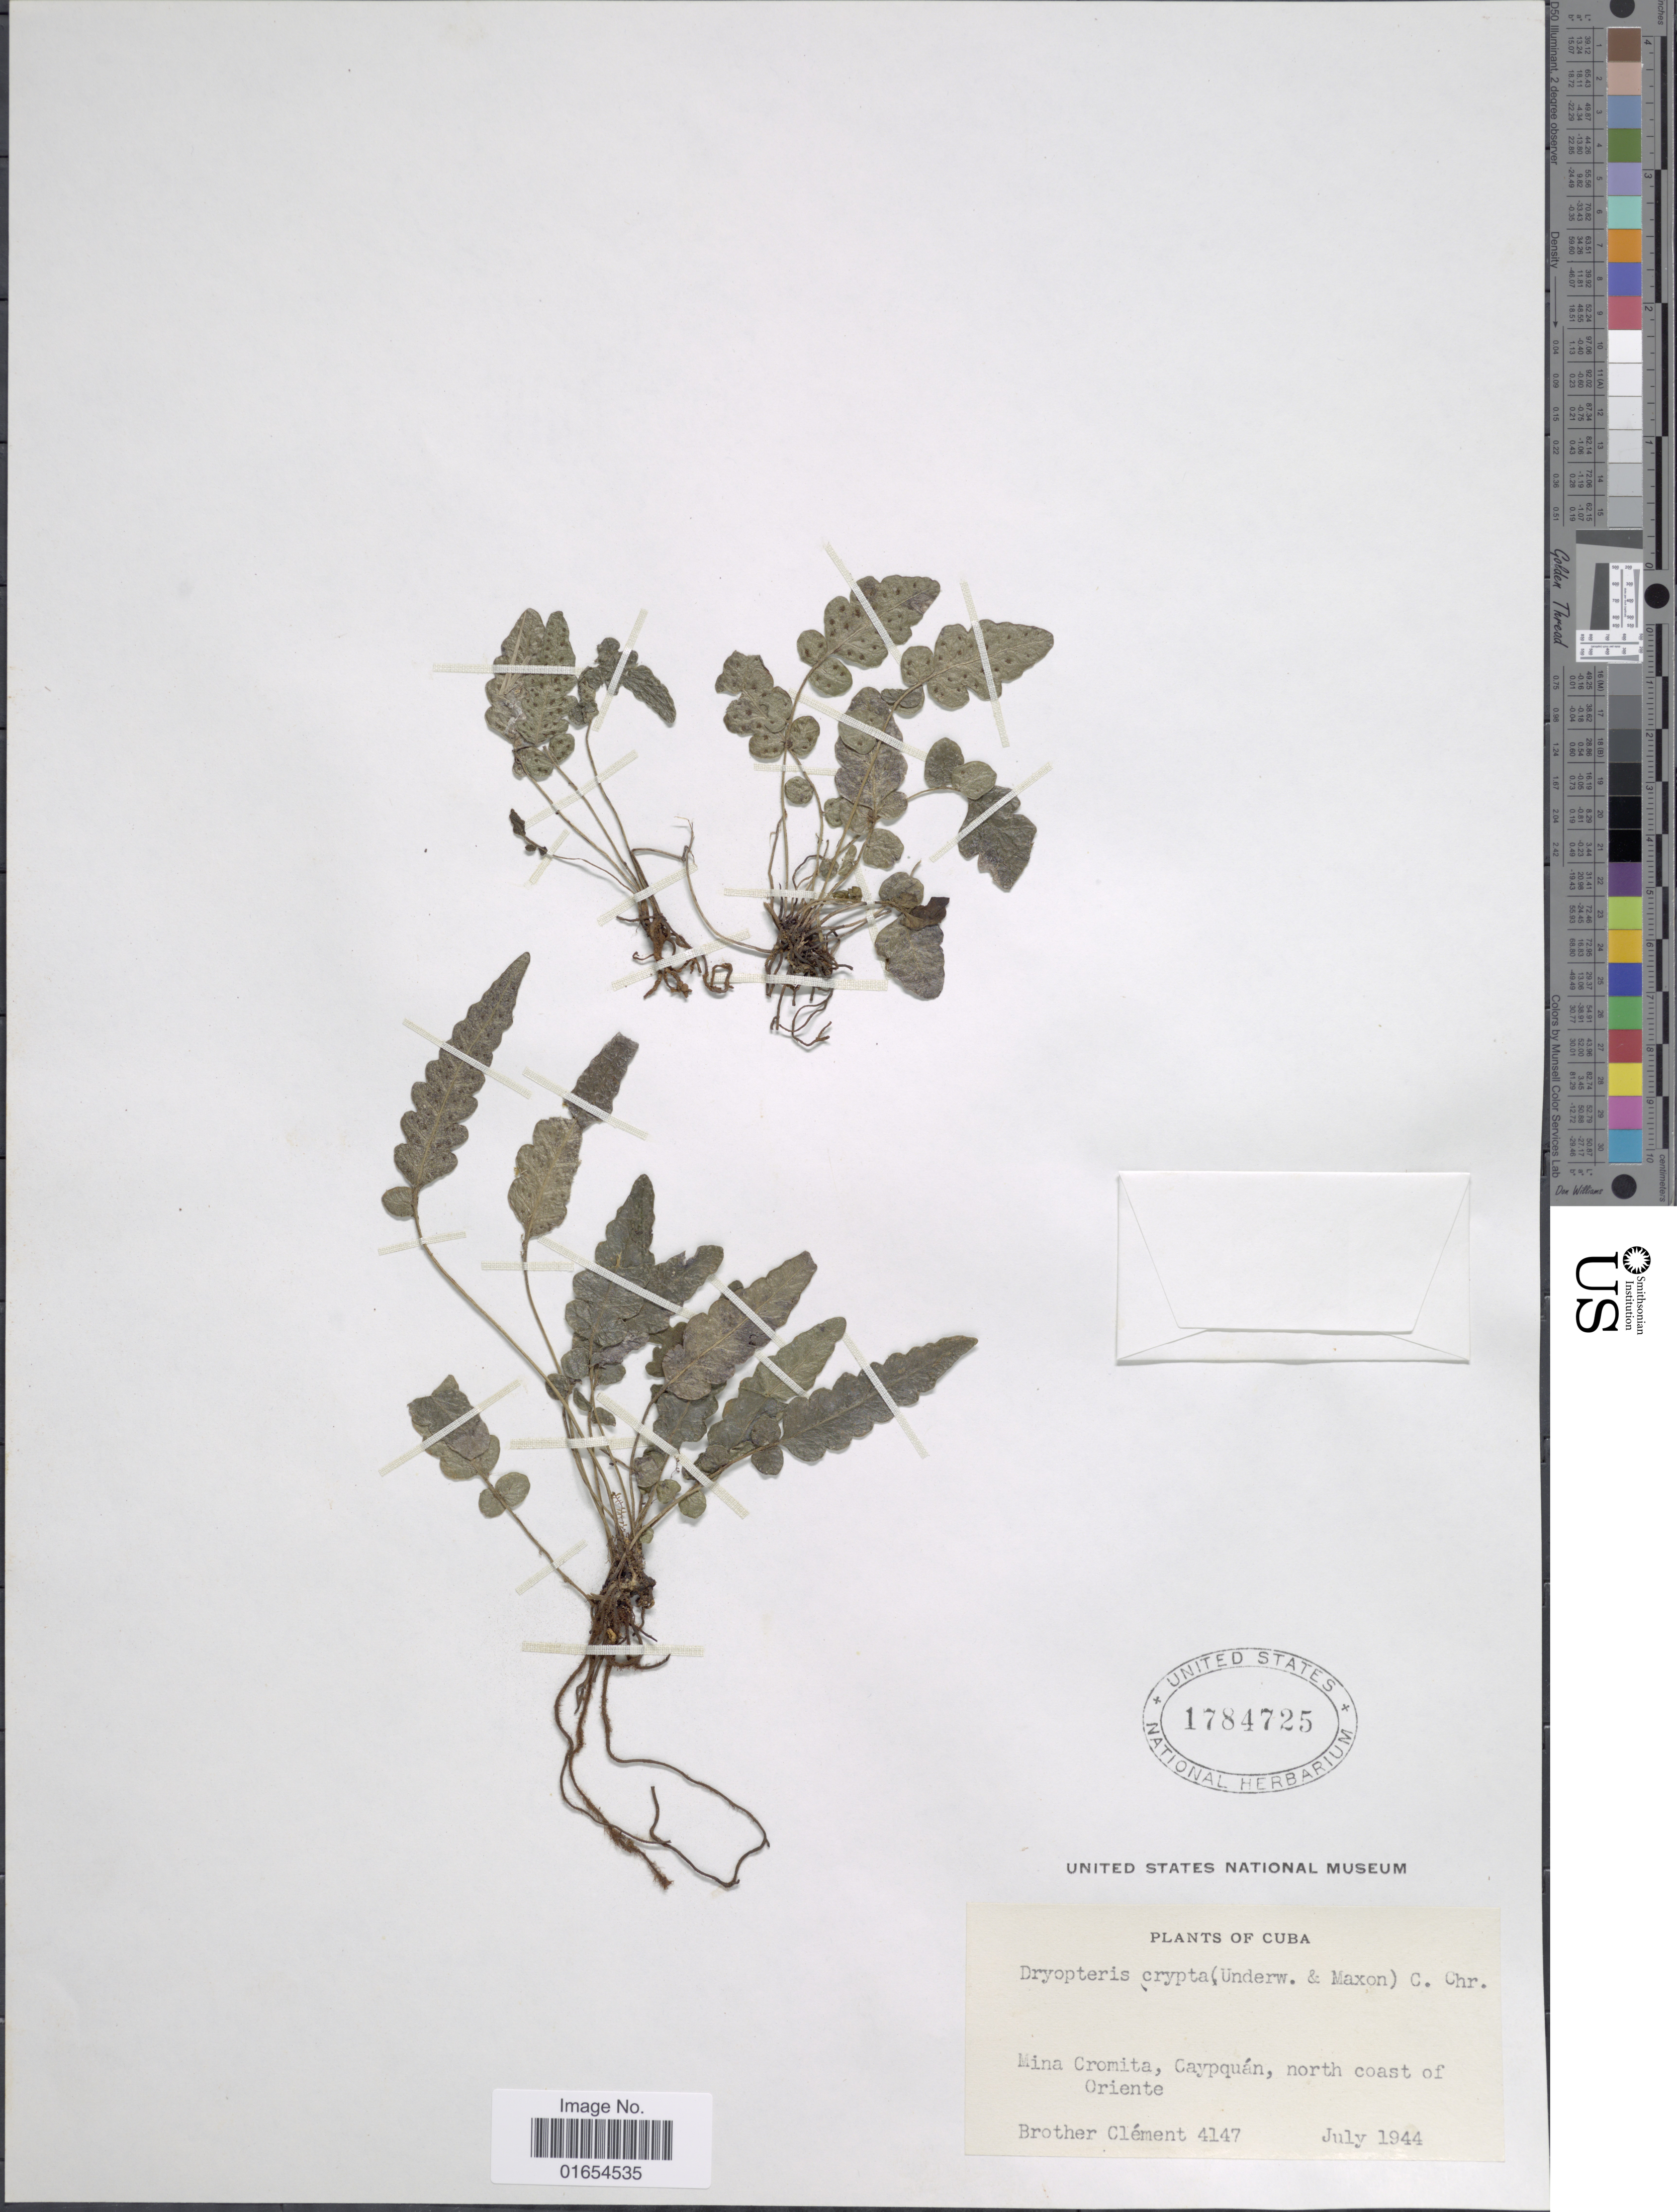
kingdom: Plantae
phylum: Tracheophyta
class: Polypodiopsida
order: Polypodiales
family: Thelypteridaceae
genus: Goniopteris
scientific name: Goniopteris crypta (Underw. & Maxon) comb. nov., ined 2015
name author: (Underw. & Maxon)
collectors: B. Clement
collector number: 4147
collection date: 1944-07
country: Cuba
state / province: Oriente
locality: Mina Cromita, Caypquan, north coast of Oriente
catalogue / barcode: US 1784725